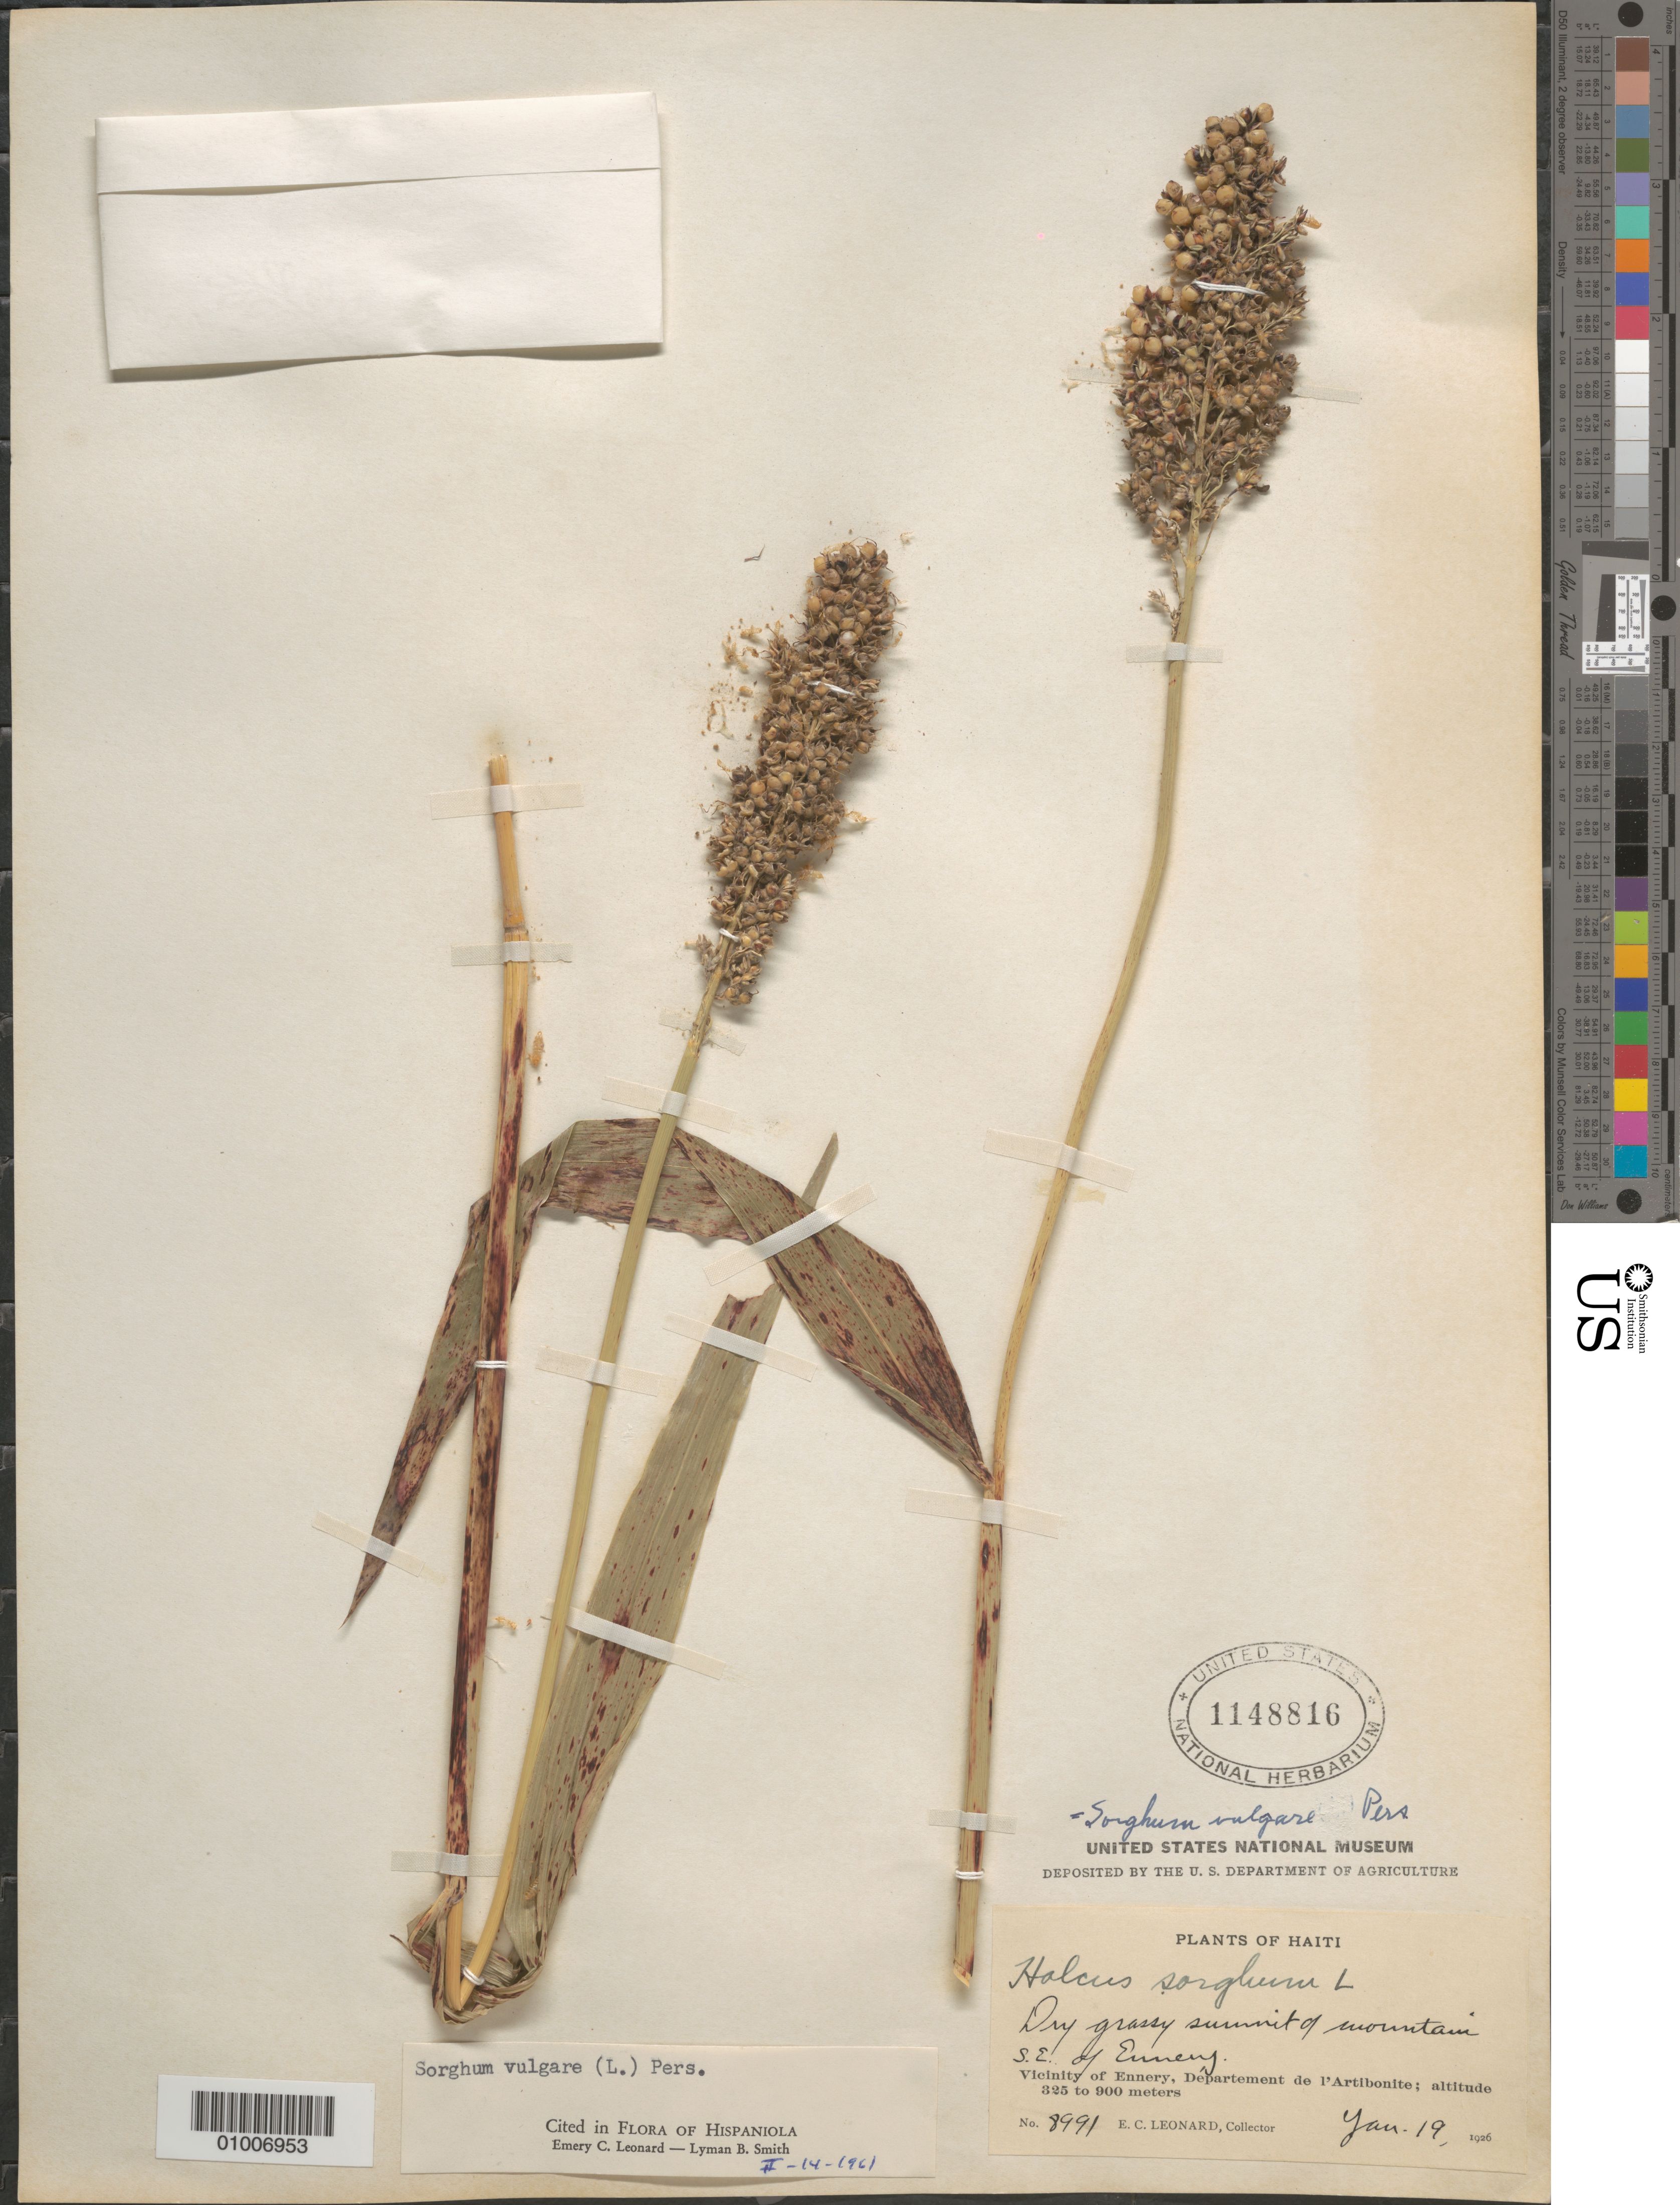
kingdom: Plantae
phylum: Tracheophyta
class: Liliopsida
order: Poales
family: Poaceae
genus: Sorghum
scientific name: Sorghum bicolor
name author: (L.) Moench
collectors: E. C. Leonard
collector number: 8991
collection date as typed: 19 Jan 1926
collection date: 1926-01-19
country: Haiti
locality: Dry grass summit of mountain S.E. of Ennery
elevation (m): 325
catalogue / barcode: US 1148816